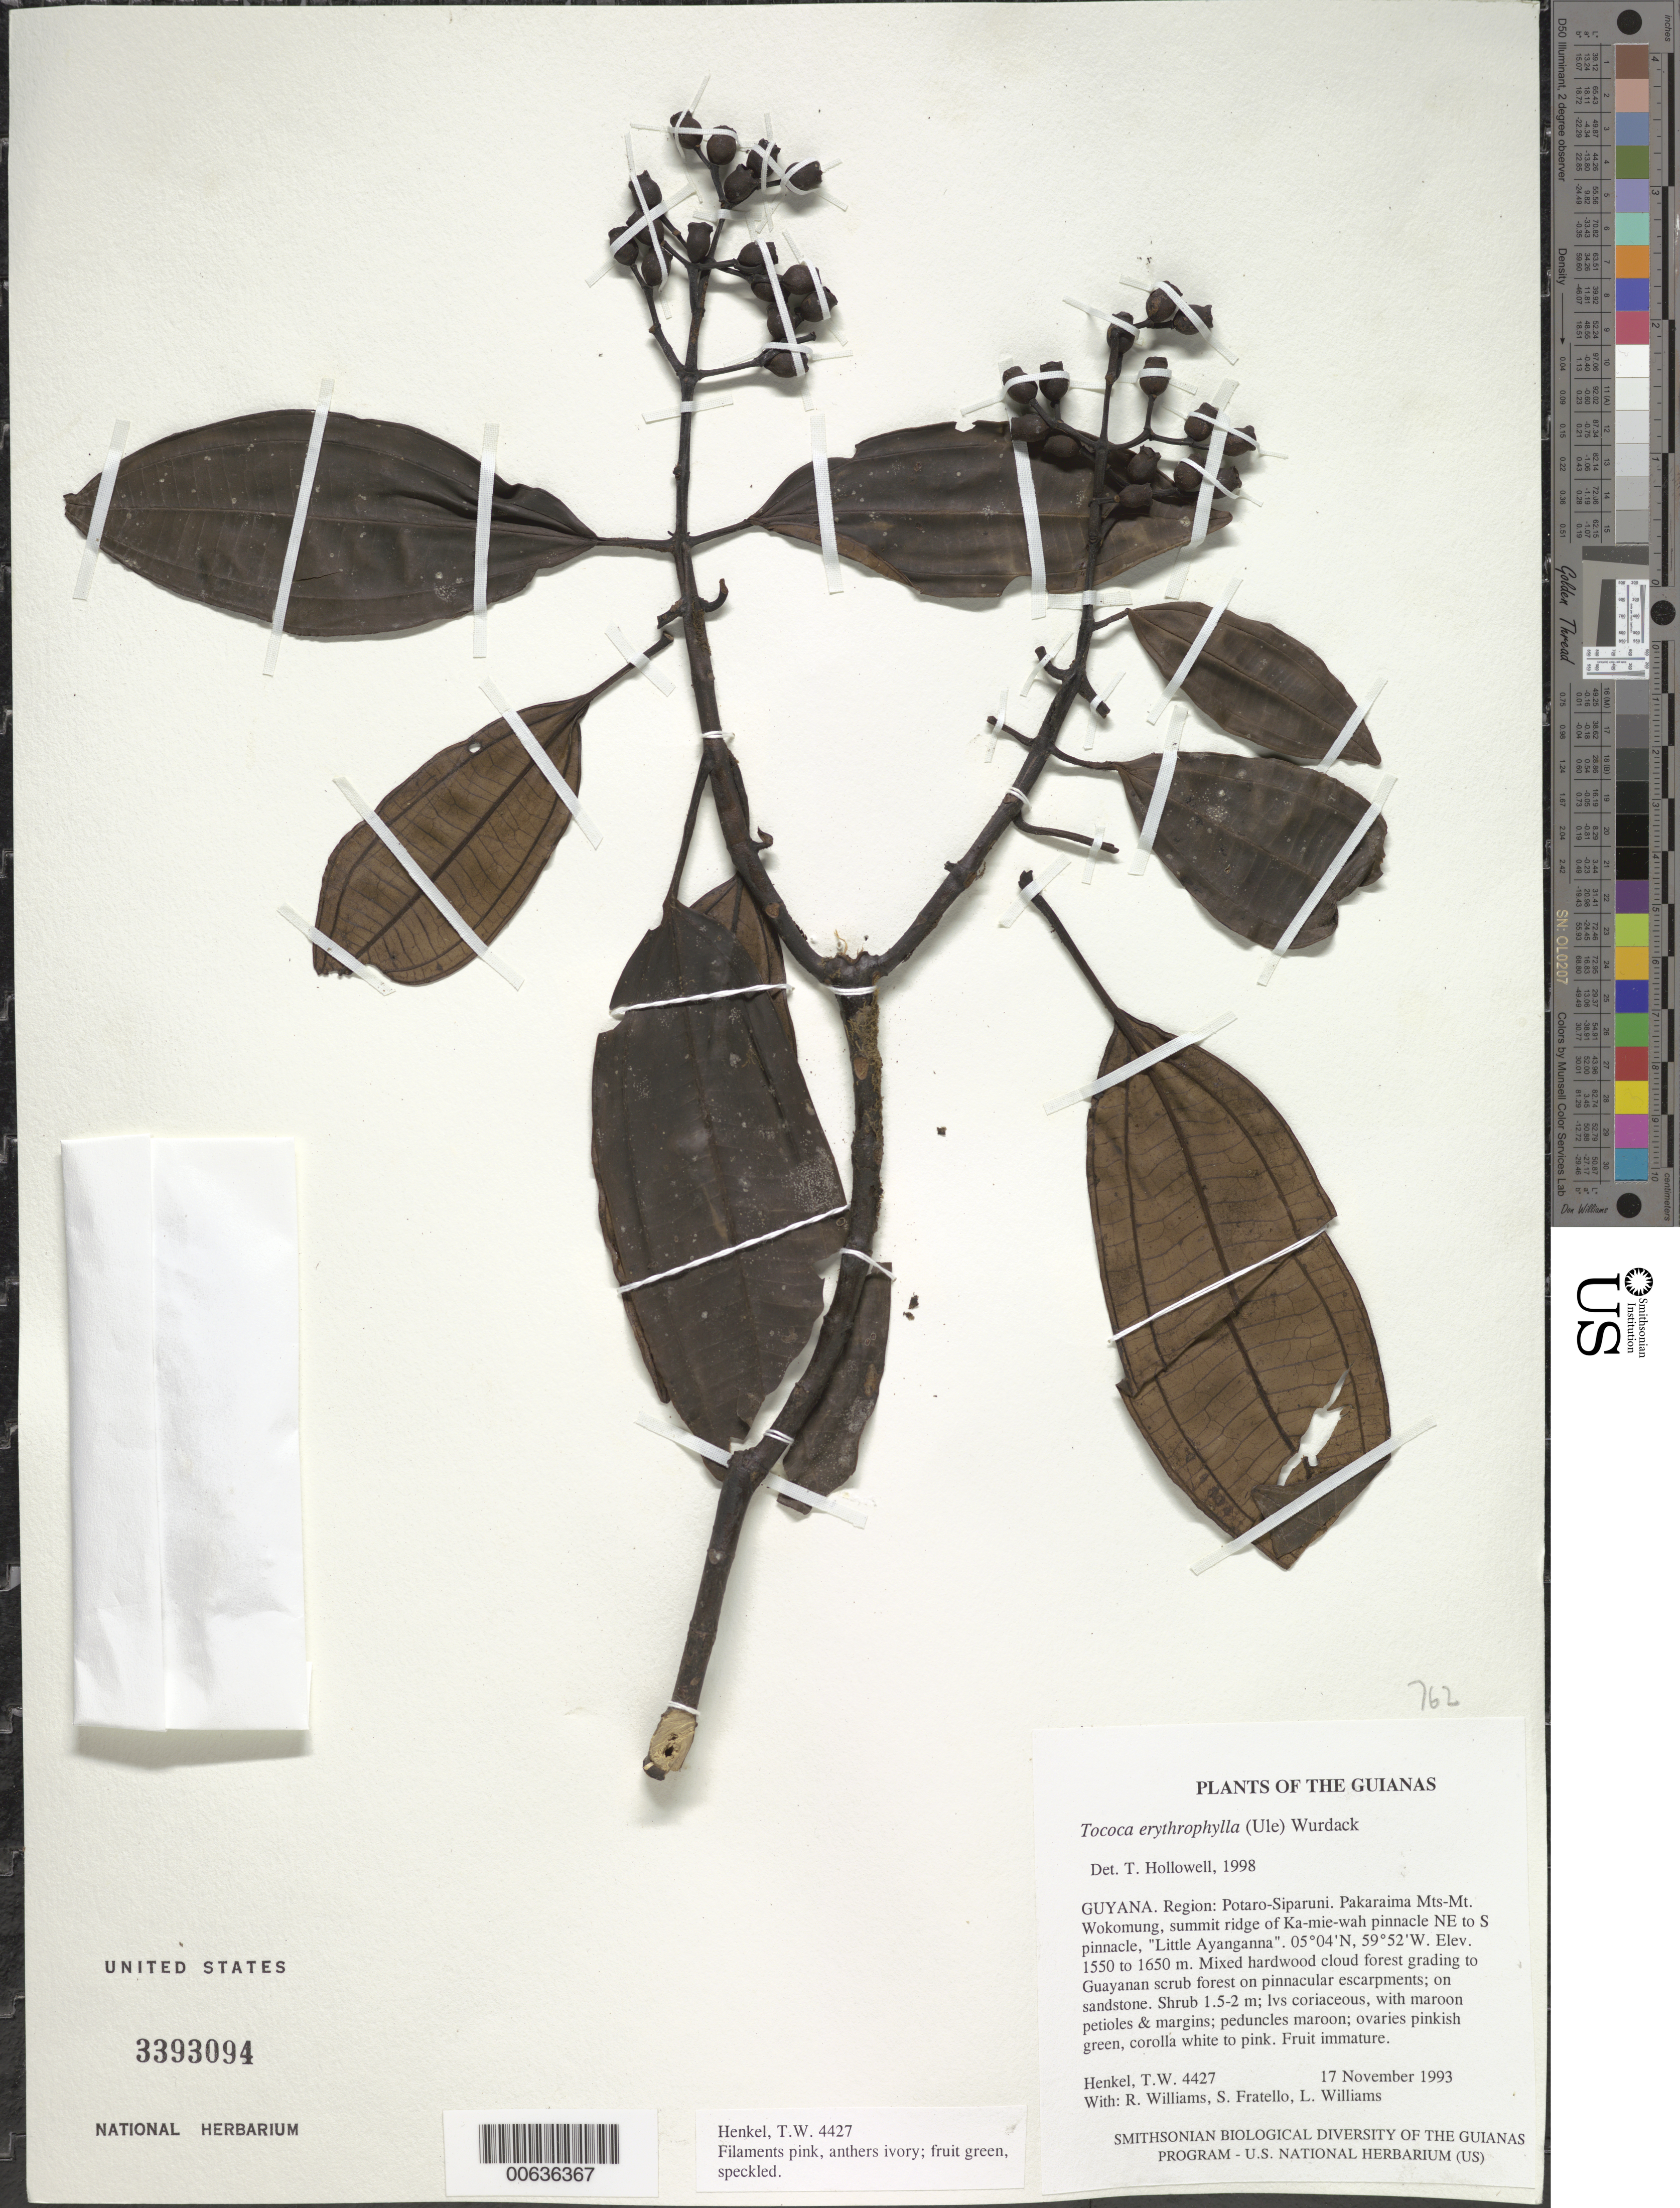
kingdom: Plantae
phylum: Tracheophyta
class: Magnoliopsida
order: Myrtales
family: Melastomataceae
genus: Tococa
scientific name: Tococa erythrophylla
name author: (Ule) Wurdack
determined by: Hollowell, T. H., (BOT), Smithsonian Institution - National Museum of Natural History (UNITED STATES)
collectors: T. Henkel, R. Williams, S. Fratello & L. Williams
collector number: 4427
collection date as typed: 17 November 1993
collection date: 1993-11-17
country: Guyana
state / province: Potaro-Siparuni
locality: Pakaraima Mts-Mt. Wokomung, summit ridge of Ka-mie-wah pinnacle NE to S pinnacle, "Little Ayanganna"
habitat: Mixed hardwood cloud forest grading to Guayanan scrub forest on pinnacular escarpments; on sandstone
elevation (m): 1550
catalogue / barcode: US 3393094